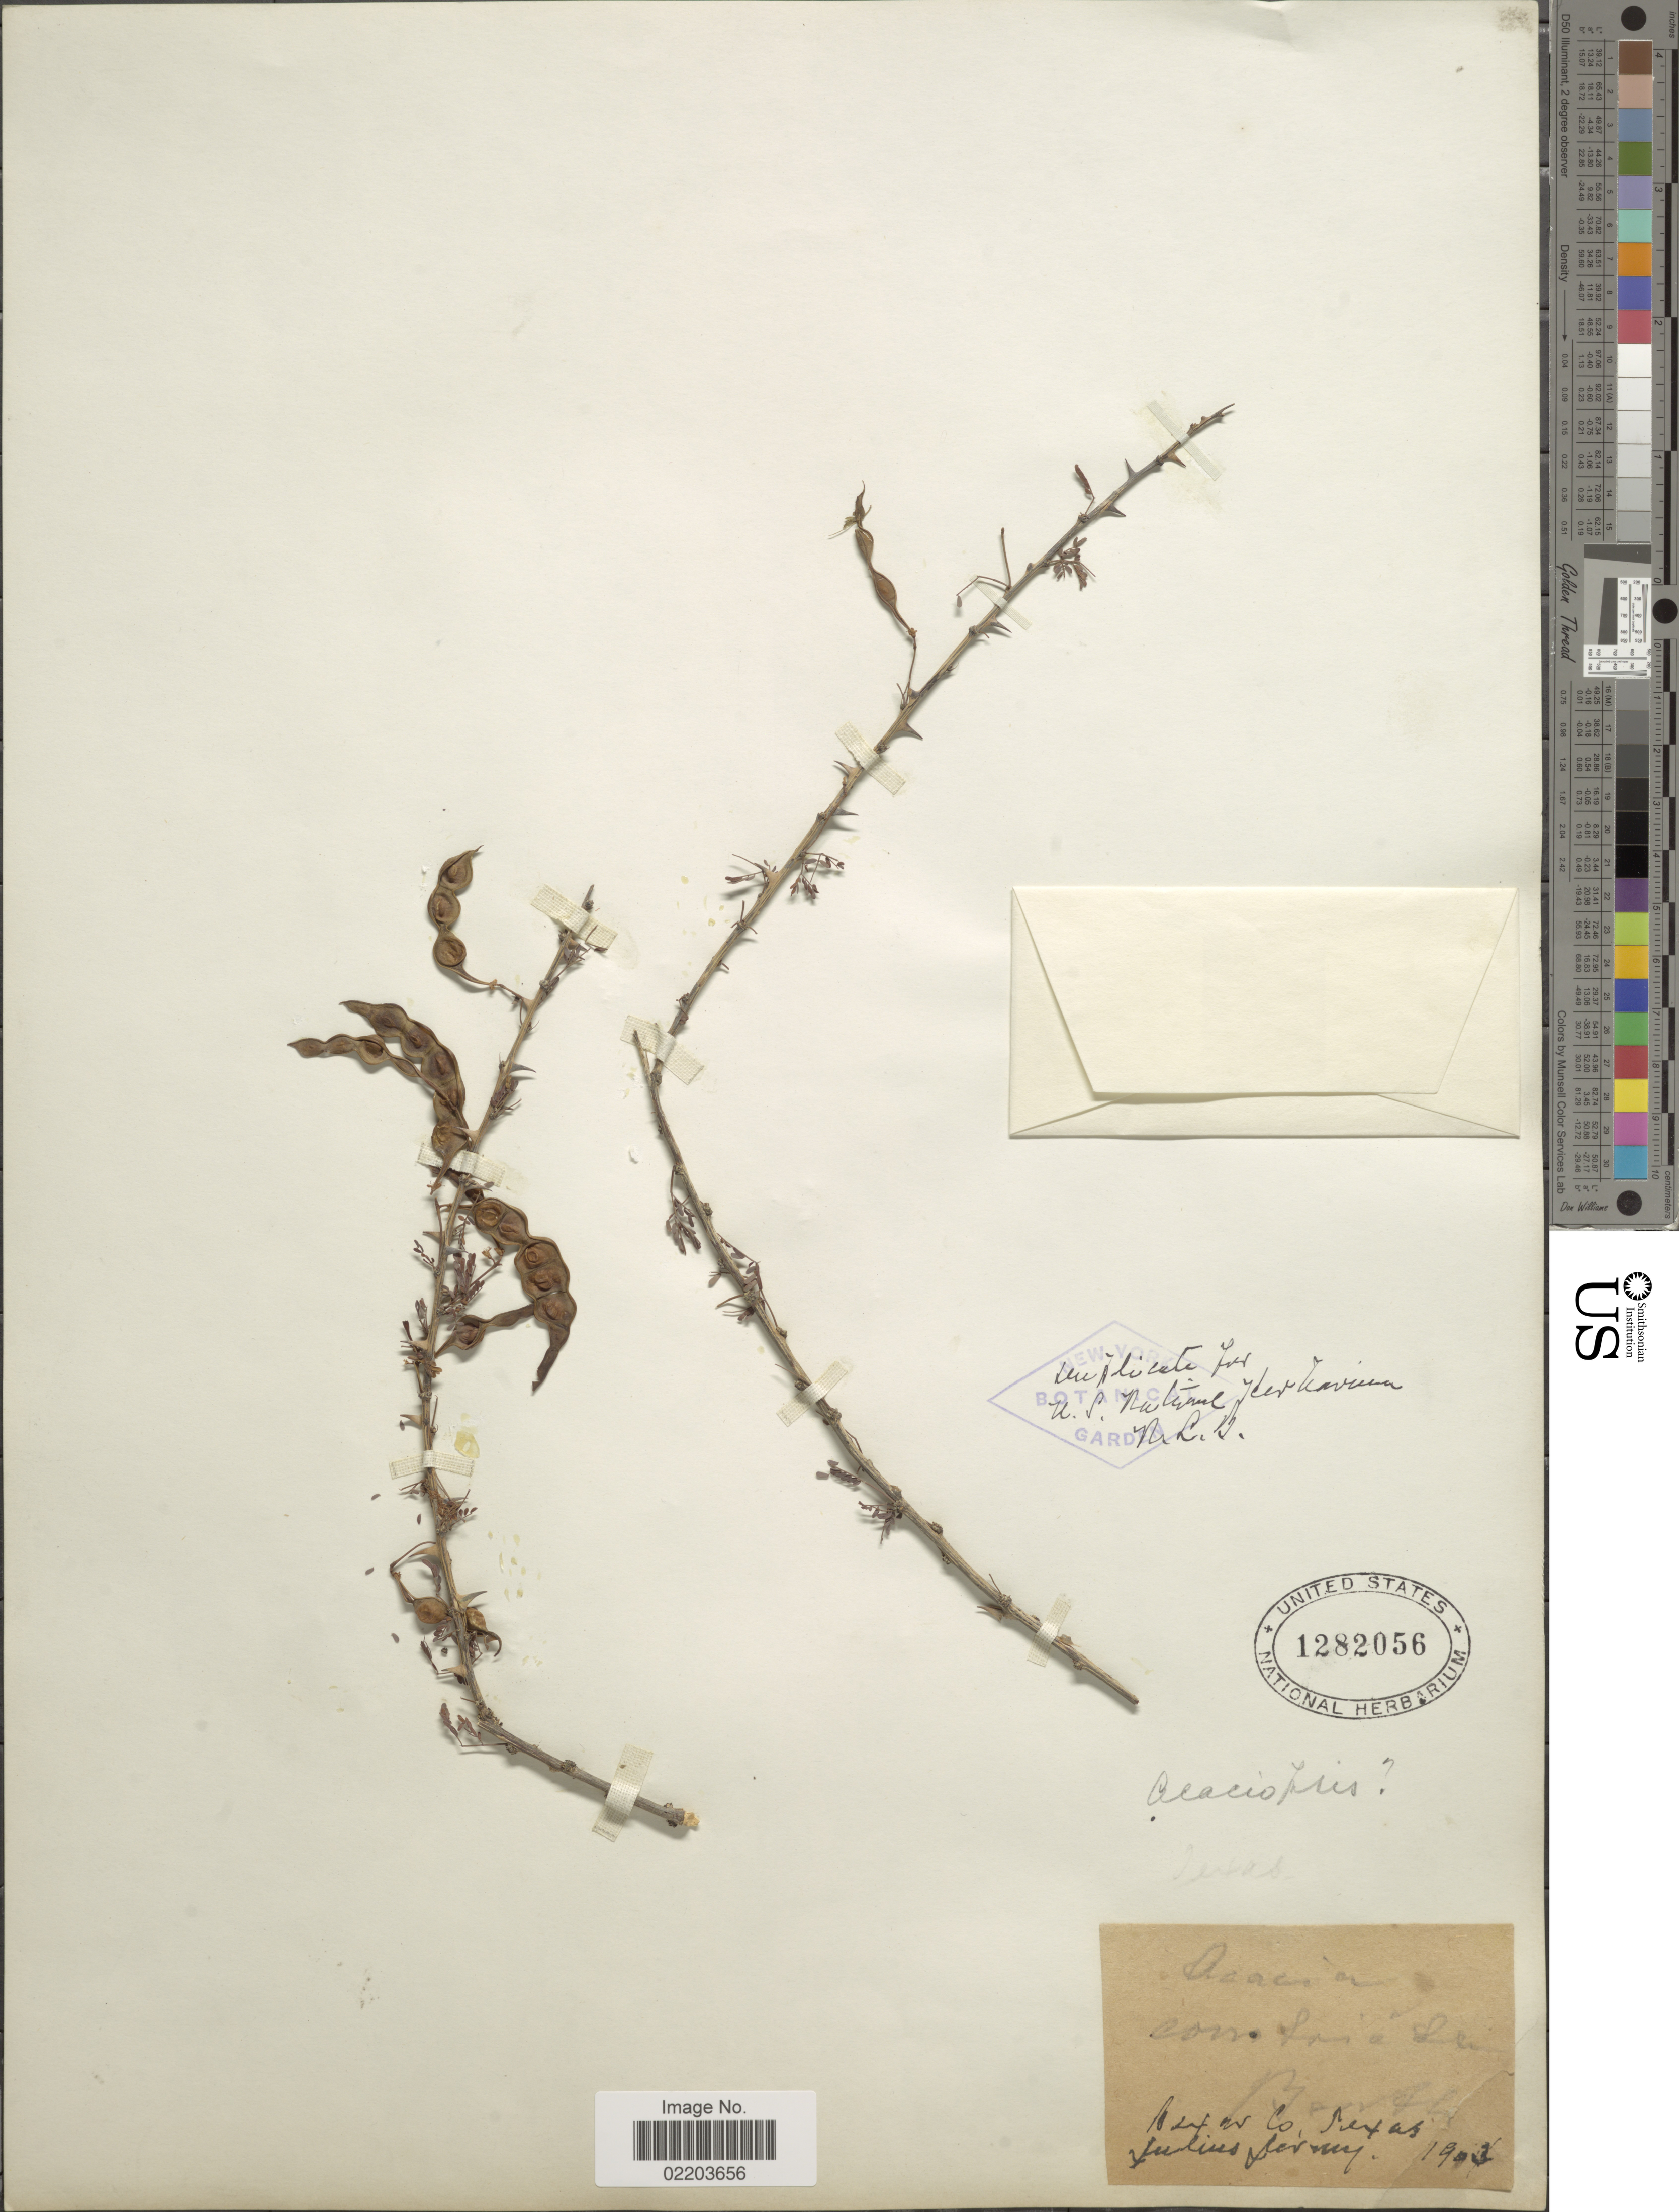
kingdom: Plantae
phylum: Tracheophyta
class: Magnoliopsida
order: Fabales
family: Fabaceae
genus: Mimosa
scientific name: Mimosa borealis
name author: A. Gray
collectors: J. Jermy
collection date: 1903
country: United States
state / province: Texas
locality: Bexar Co.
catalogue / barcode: US 1282056